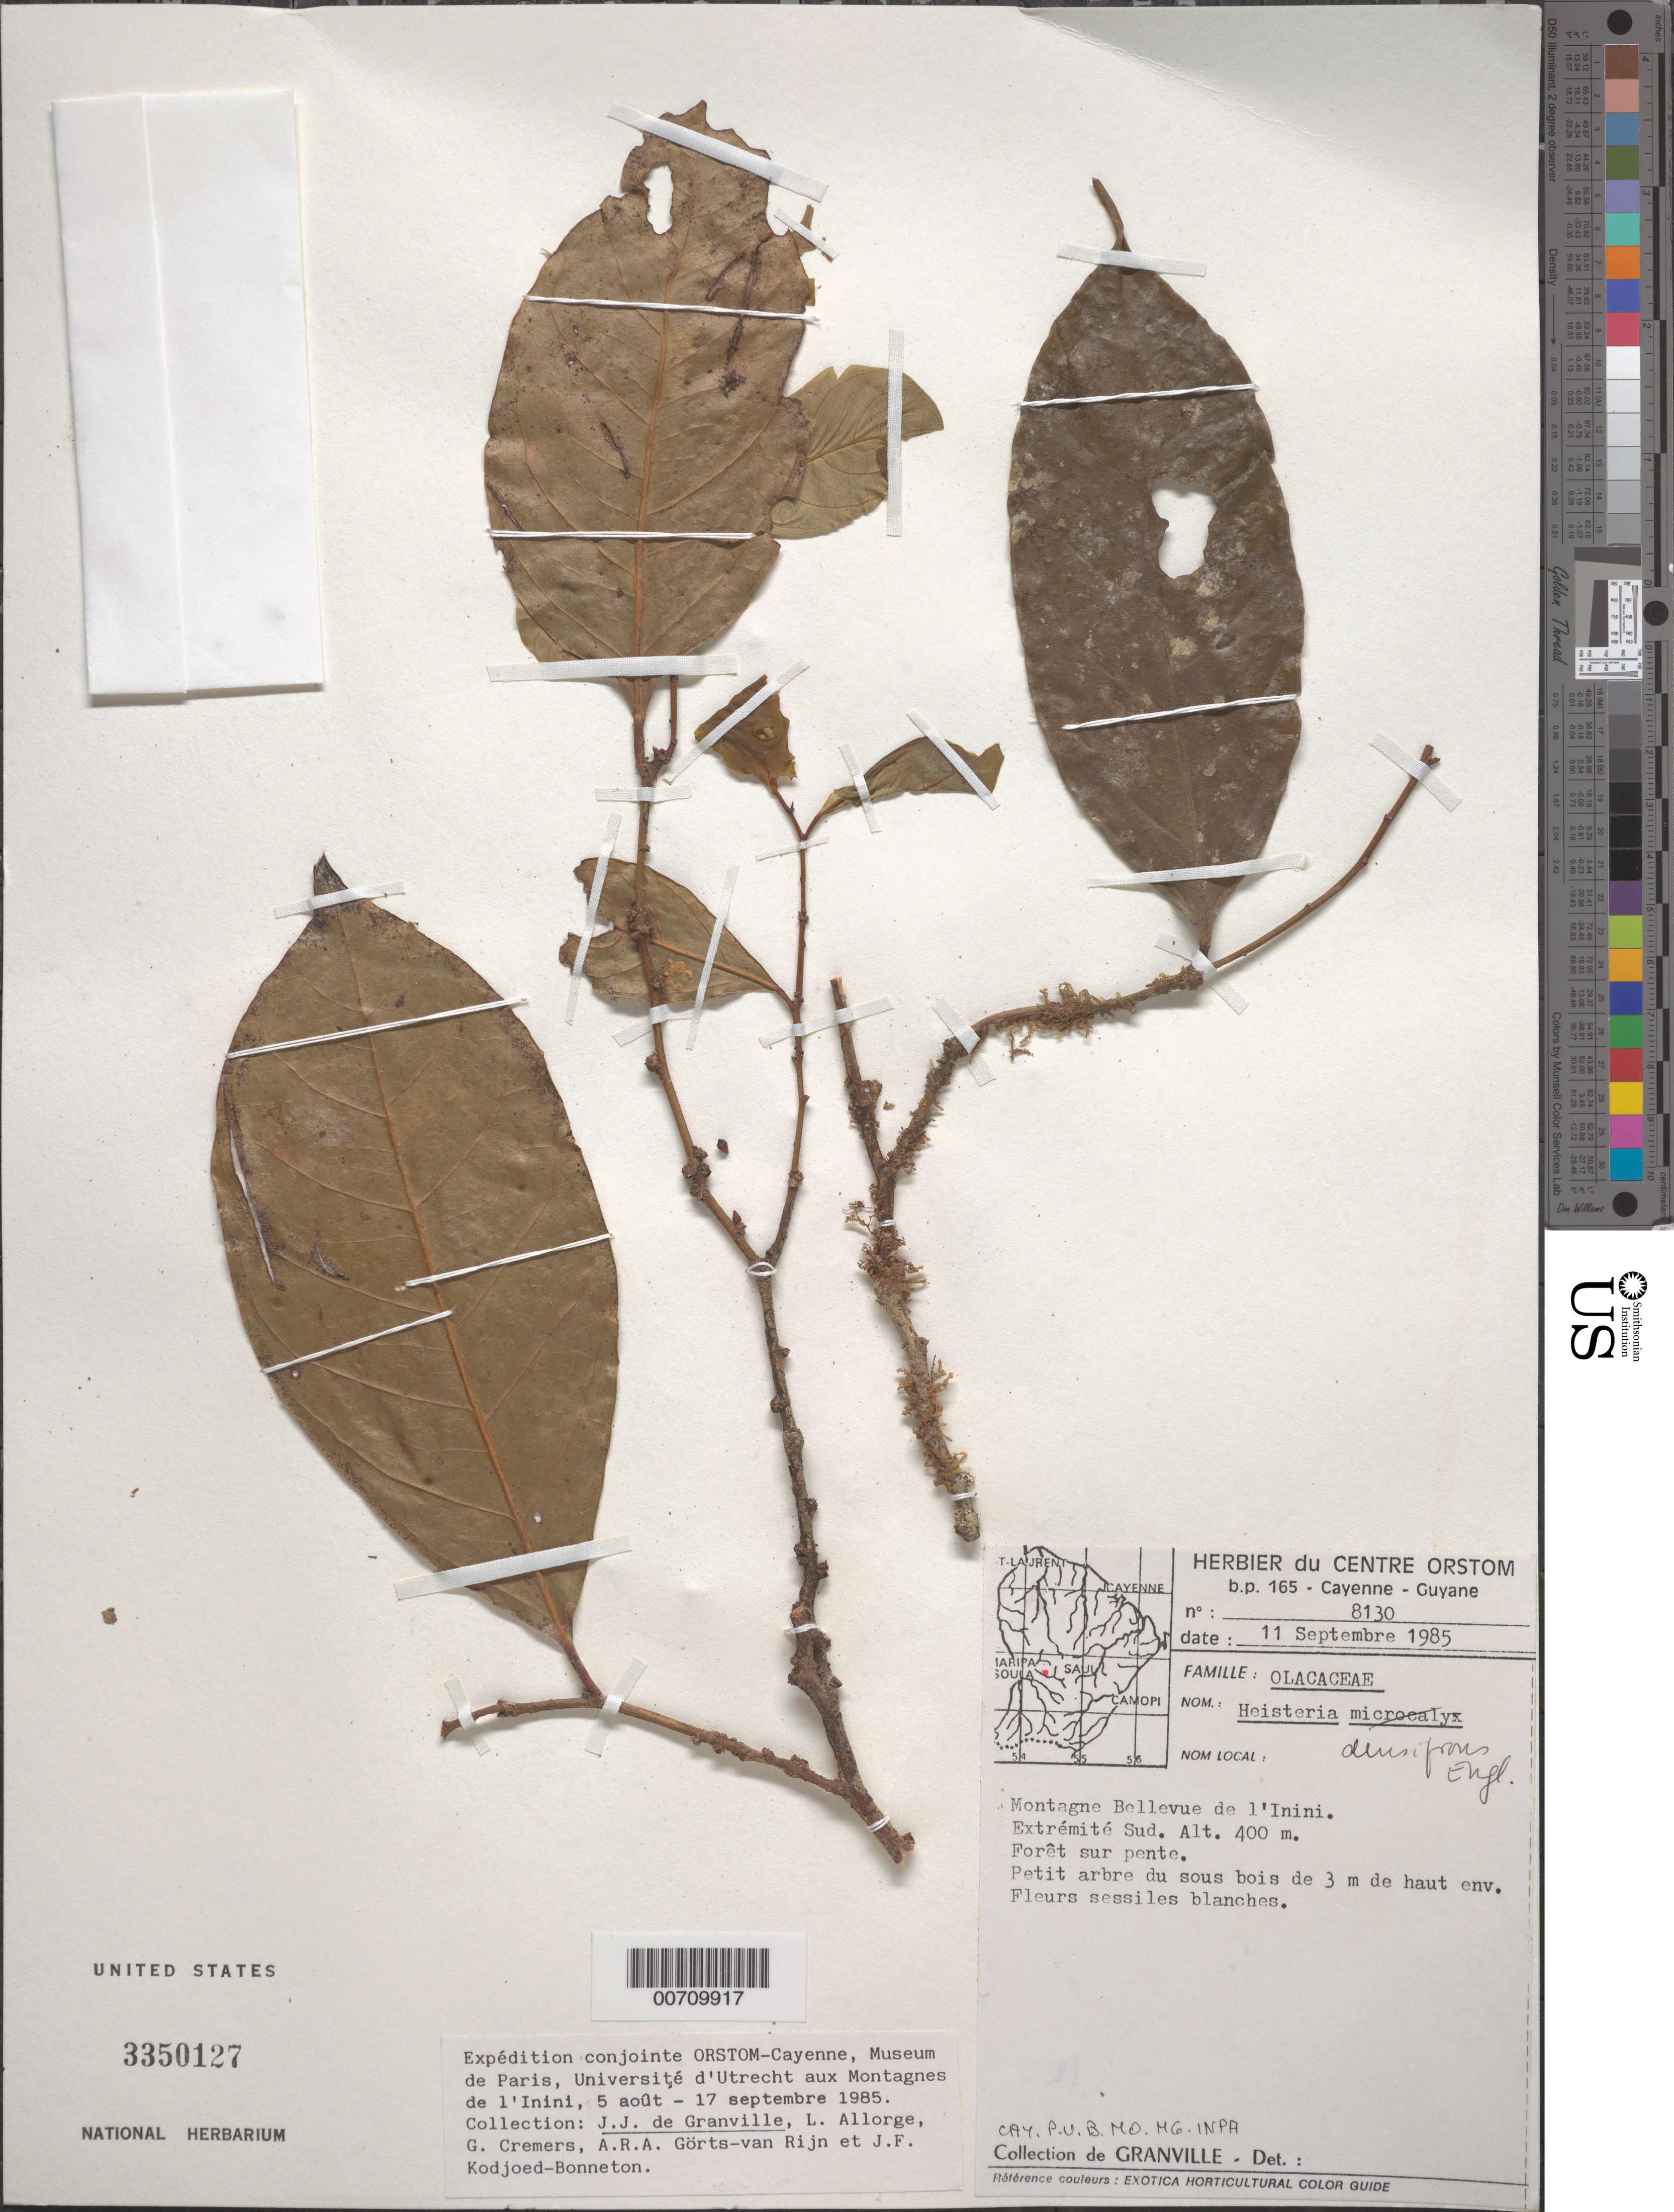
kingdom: Plantae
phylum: Tracheophyta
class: Magnoliopsida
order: Santalales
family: Erythropalaceae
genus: Heisteria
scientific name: Heisteria densifrons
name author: Engl.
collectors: J.-J. de Granville, L. Allorge, G. Cremers, A. .R. A. Görts-van Rijn & J. Kodjoed-Bonneton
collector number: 8130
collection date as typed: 11-Sep-85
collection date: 1985-09-11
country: French Guiana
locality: Montagnes Bellevue de l'Inini, extrémité sud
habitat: Slope forest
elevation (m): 400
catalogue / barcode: US 3350127